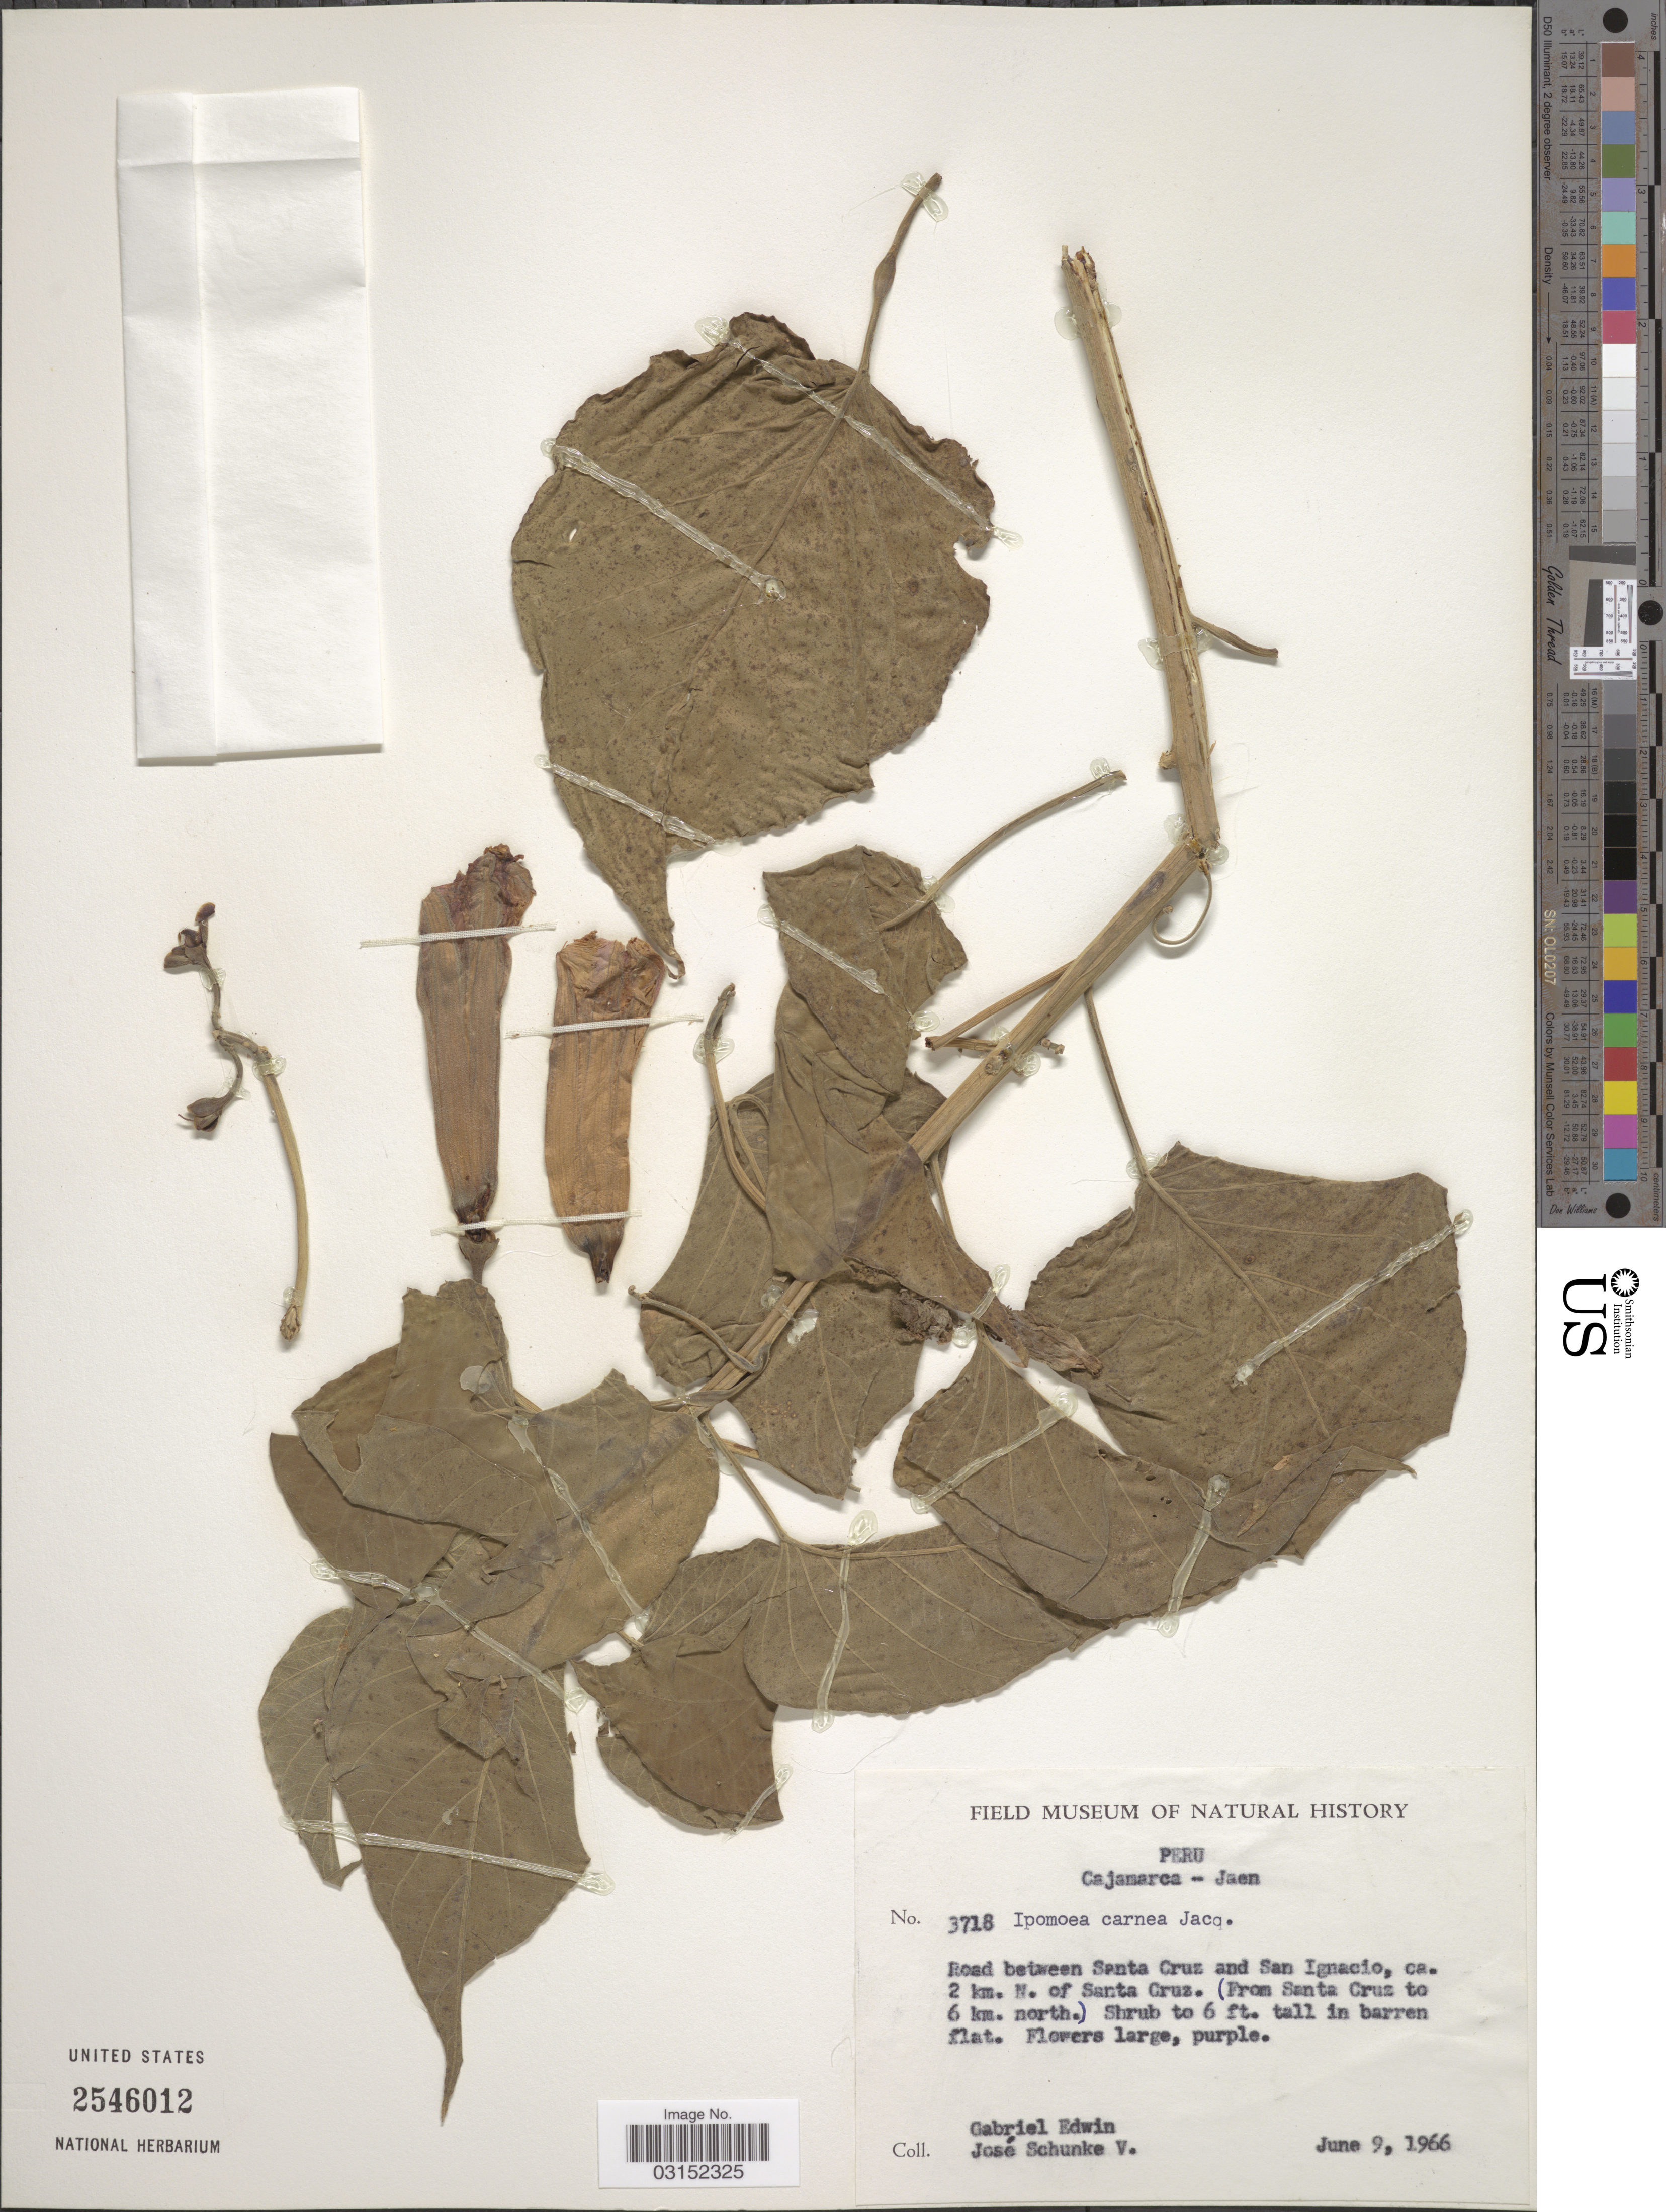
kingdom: Plantae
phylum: Tracheophyta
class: Magnoliopsida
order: Solanales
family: Convolvulaceae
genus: Ipomoea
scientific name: Ipomoea carnea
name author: Jacq.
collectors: G. Edwin & J. Schunke Vigo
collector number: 3718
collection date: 1966-06-09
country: Peru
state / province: Cajamarca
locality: Cajamarca - Jaen, Road between Santa Cruz and San Ignacio, ca. 2 km. N. of Santa Cruz. (From Santa Cruz to 6 km. north).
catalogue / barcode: US 2546012